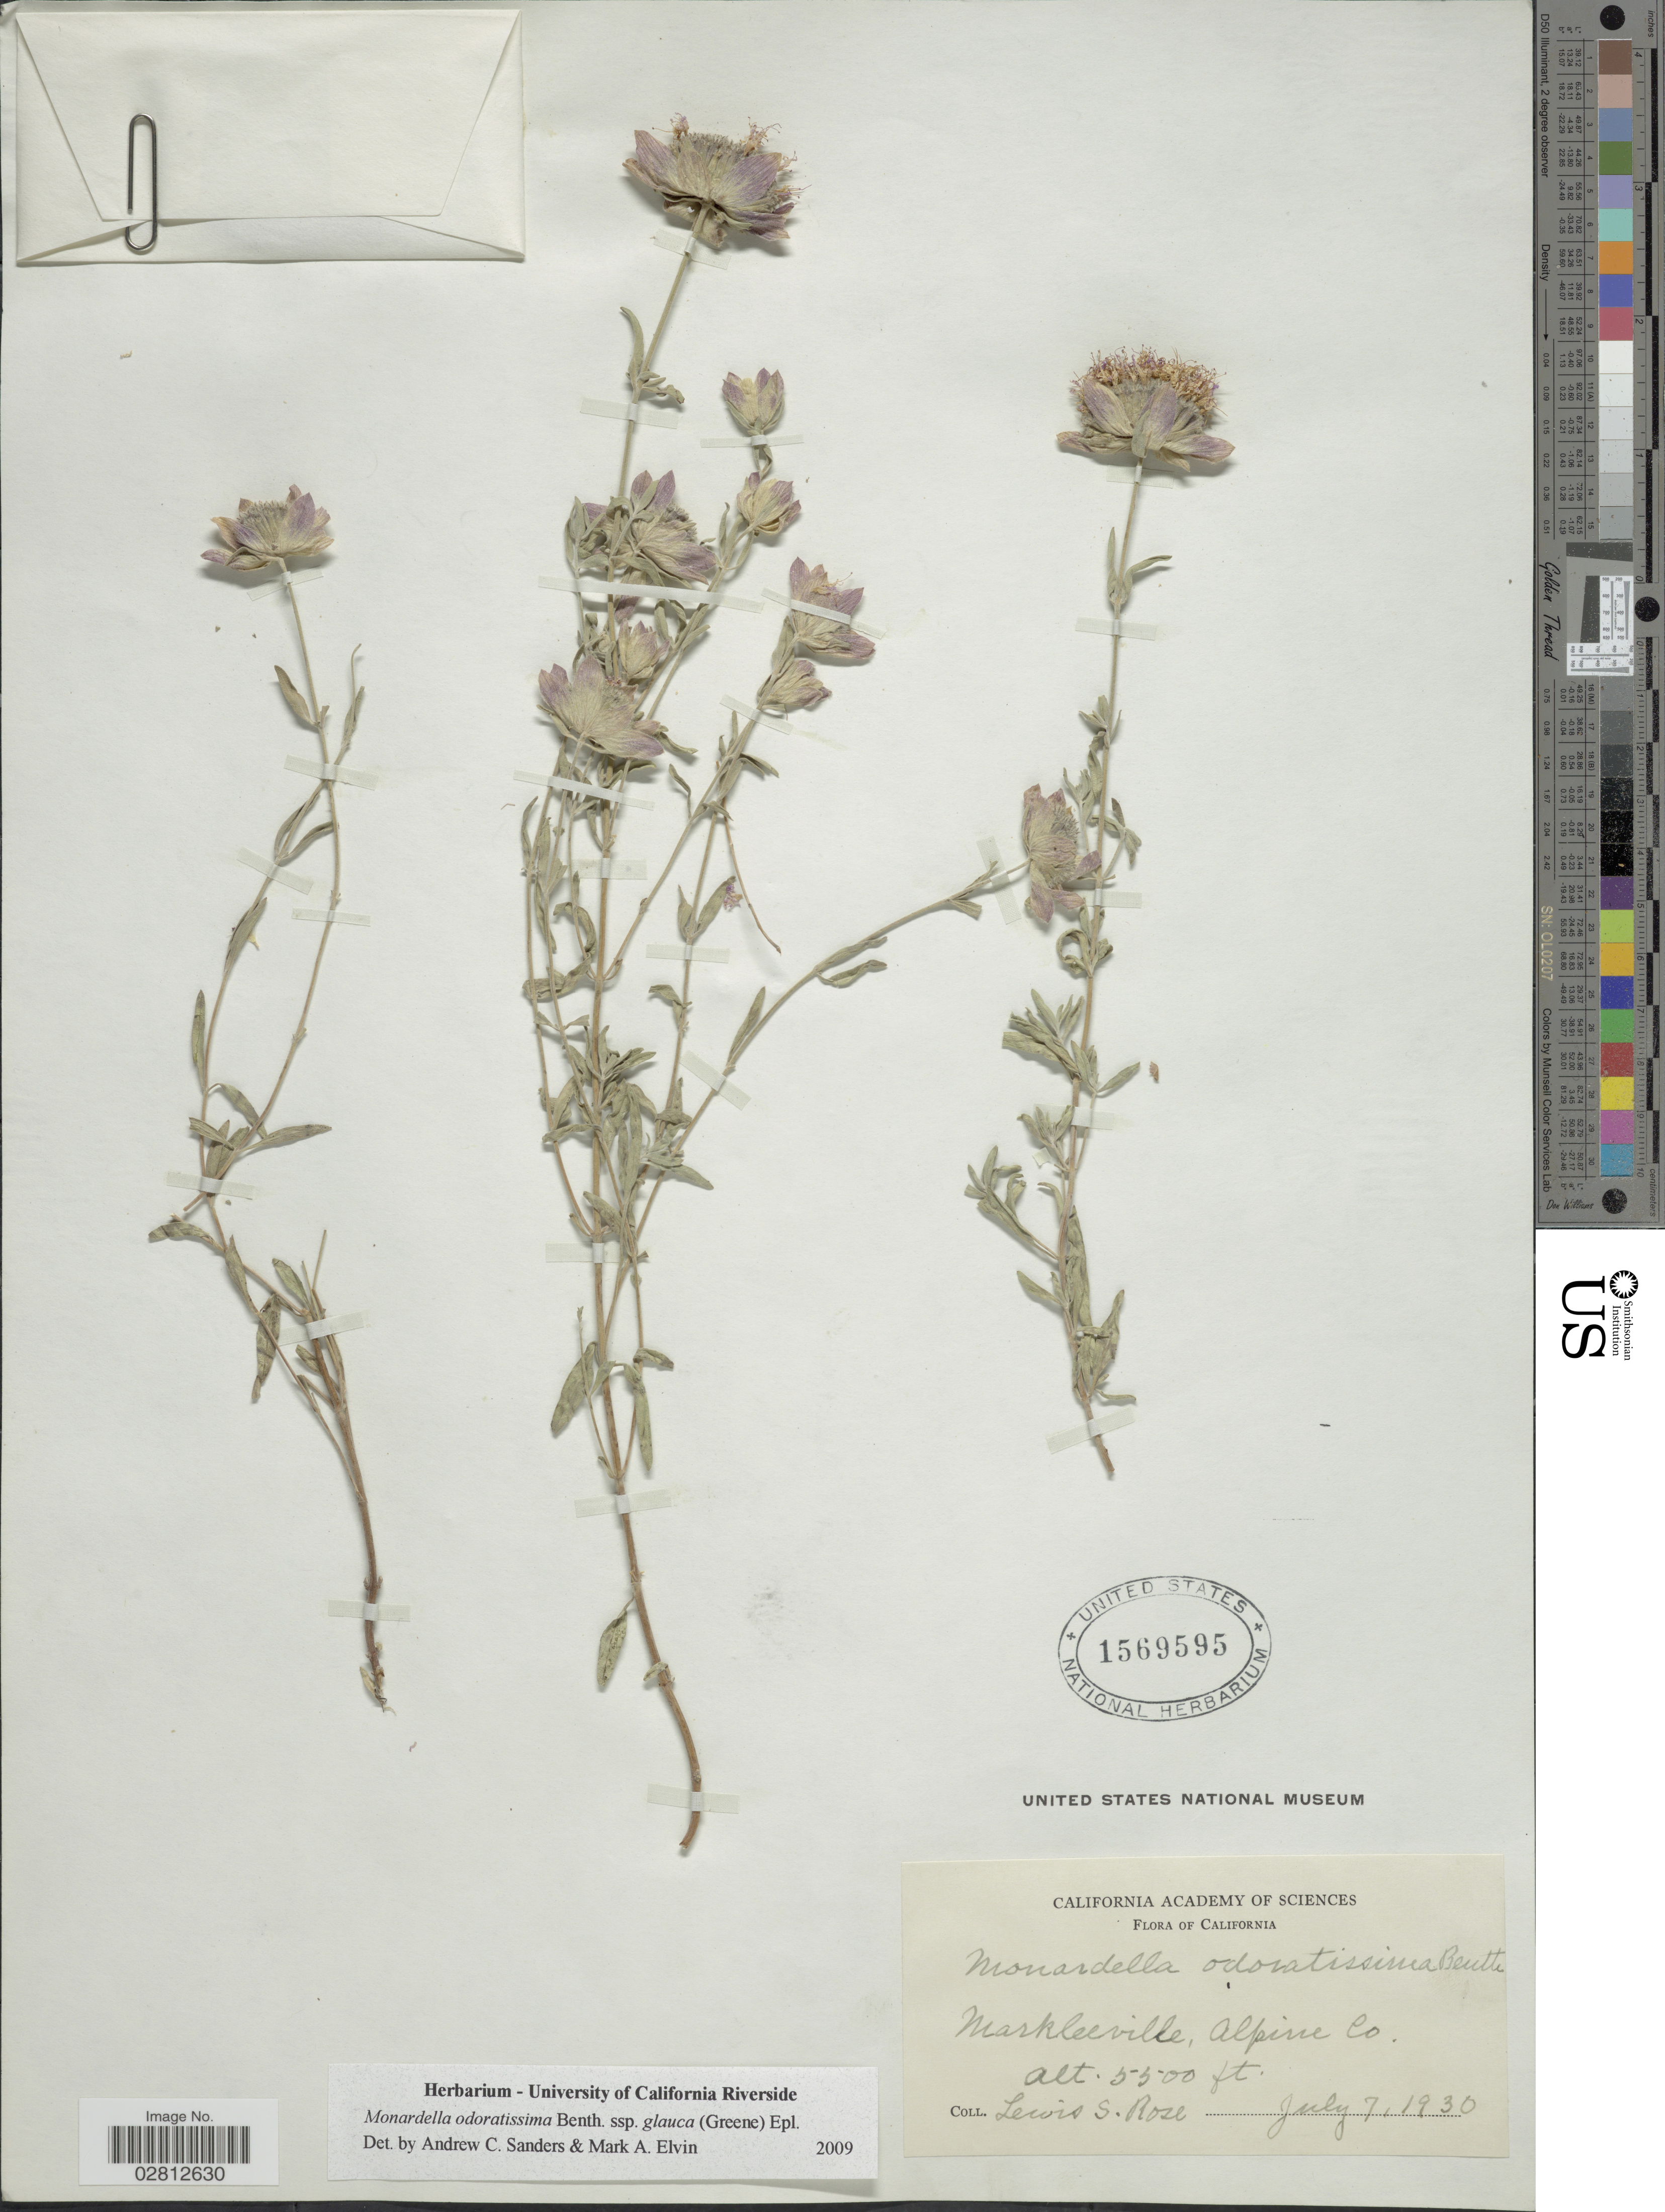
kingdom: Plantae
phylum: Tracheophyta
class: Magnoliopsida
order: Lamiales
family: Lamiaceae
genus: Monardella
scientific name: Monardella odoratissima subsp. glauca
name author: (Greene) Epling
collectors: L. S. Rose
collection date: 1930-07-07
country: United States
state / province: California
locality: Markleeville, Alpine Co.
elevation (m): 1676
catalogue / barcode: US 1569595